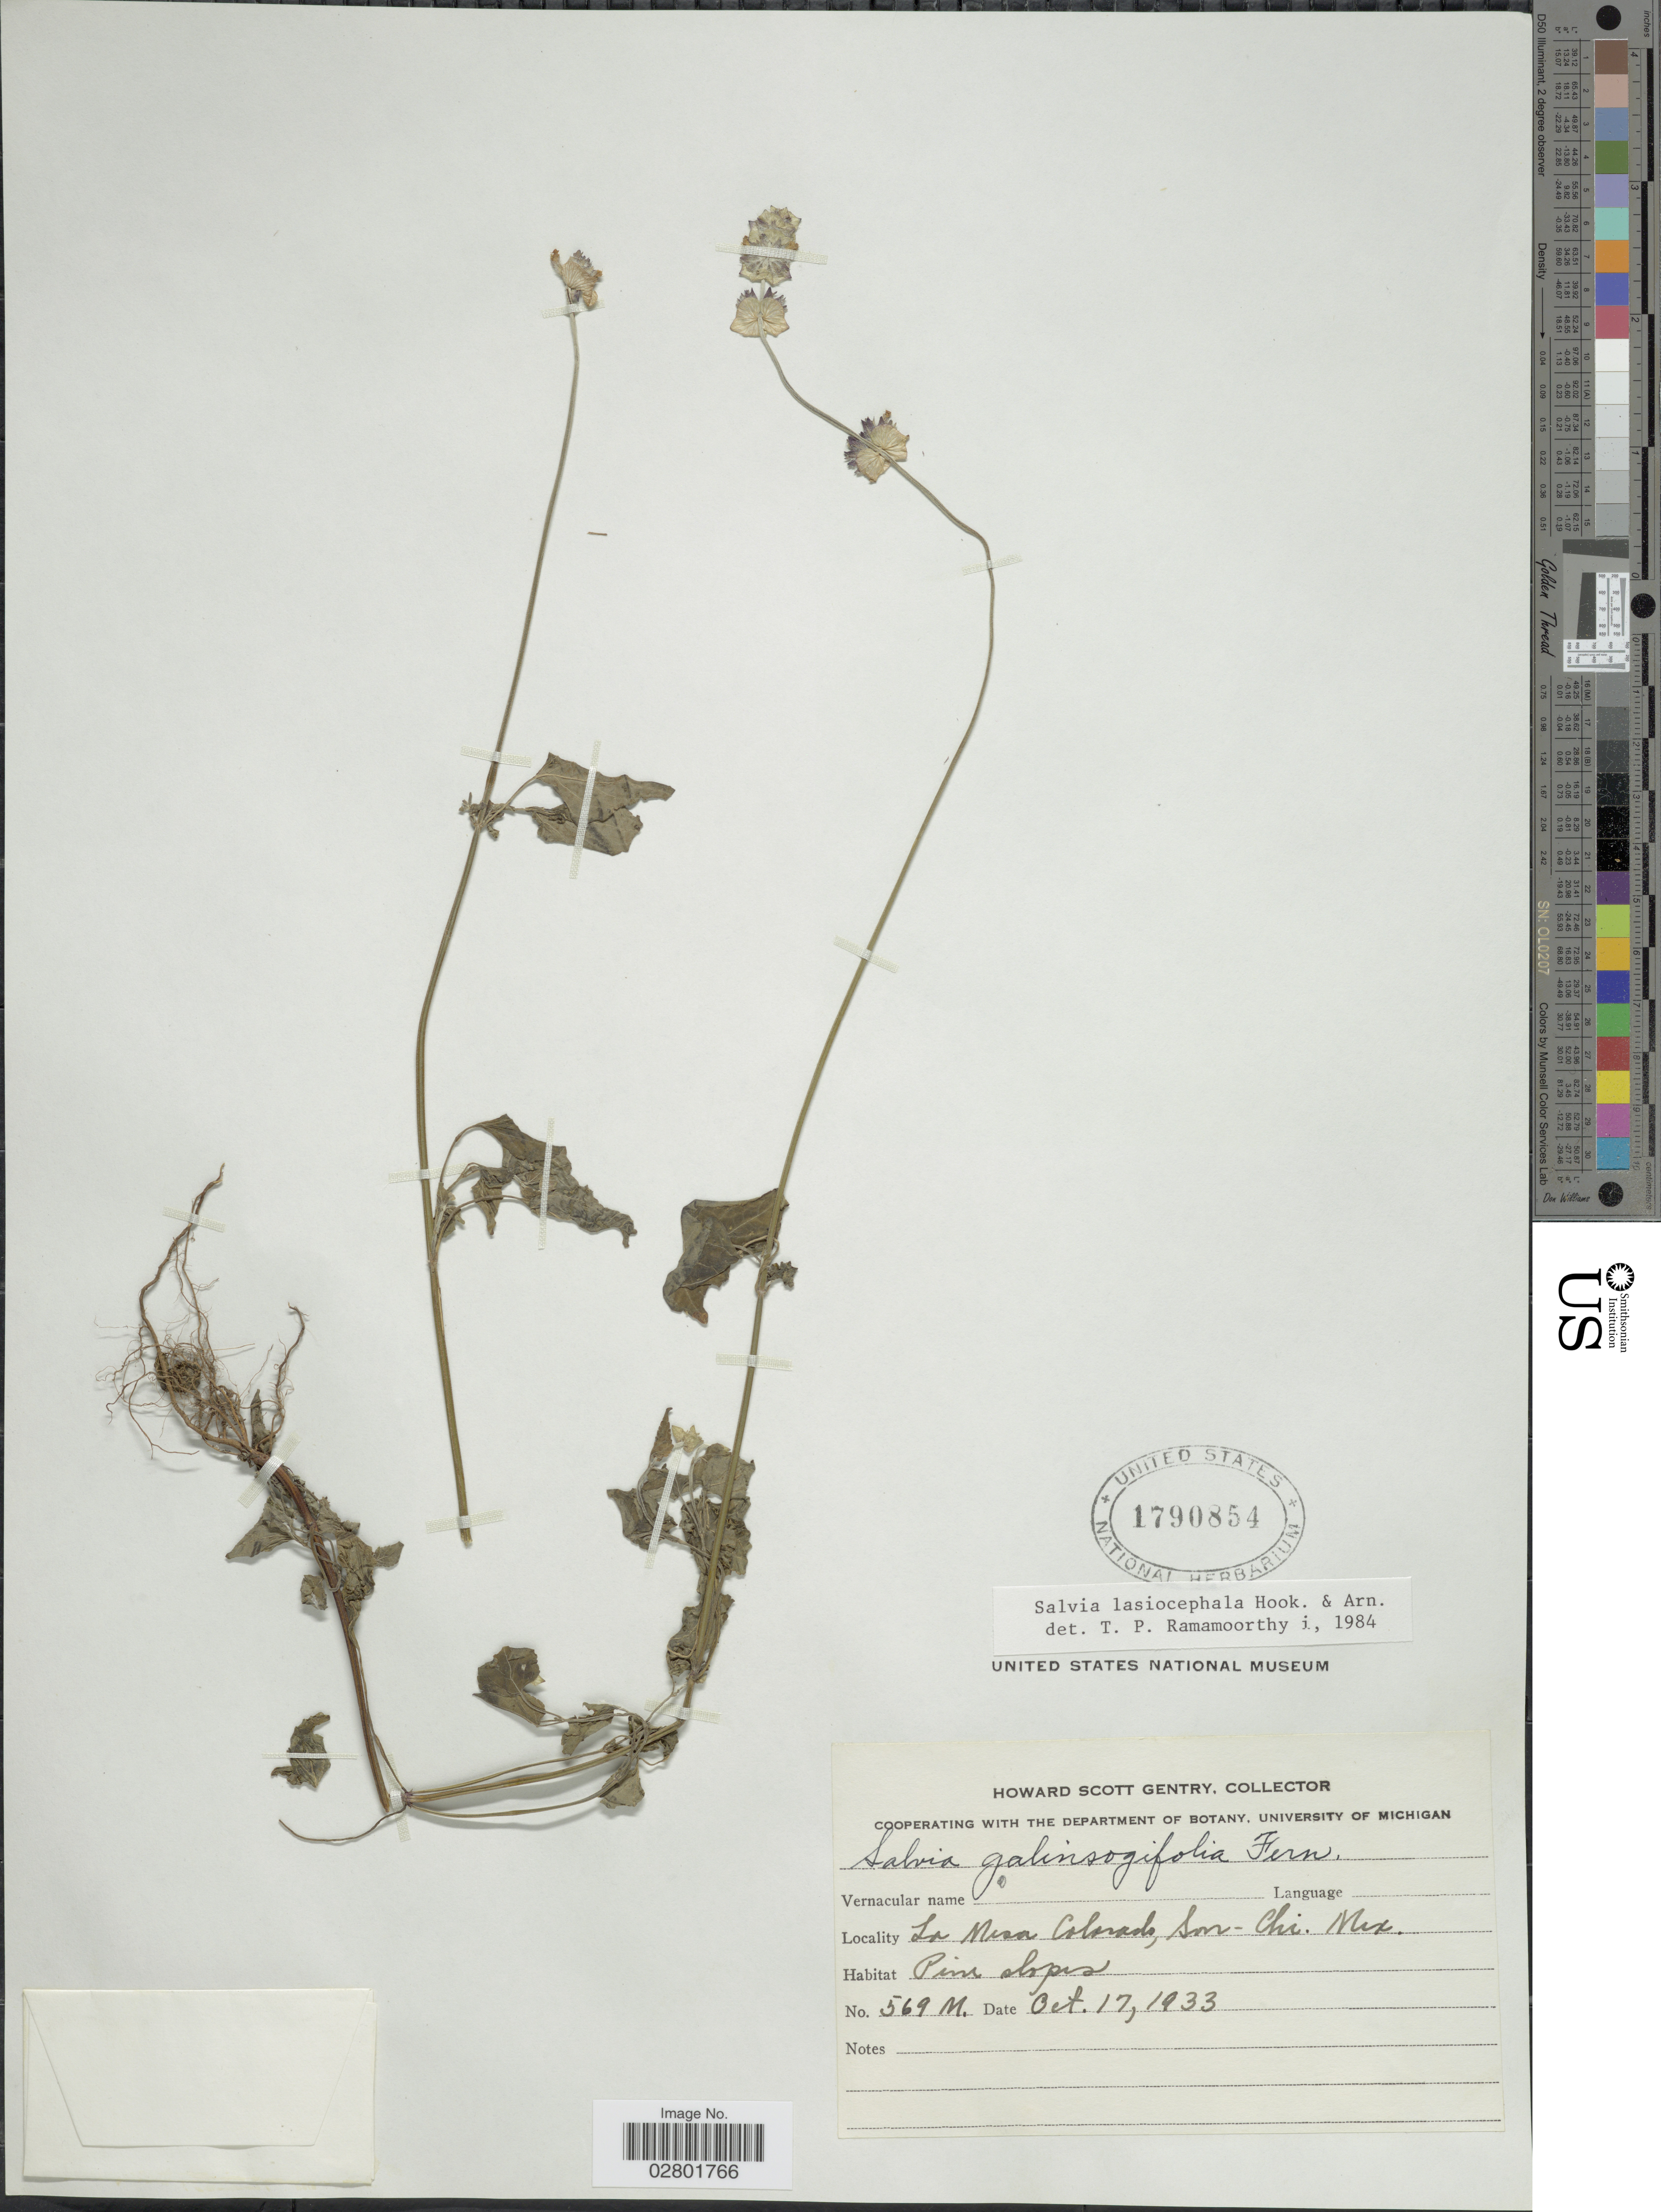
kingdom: Plantae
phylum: Tracheophyta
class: Magnoliopsida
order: Lamiales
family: Lamiaceae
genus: Salvia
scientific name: Salvia lasiocephala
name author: Hook. & Arn.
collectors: H. S. Gentry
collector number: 569M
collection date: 1933-10-17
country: Mexico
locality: La Mesa Colorado, Son-Chi.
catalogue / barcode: US 1790854